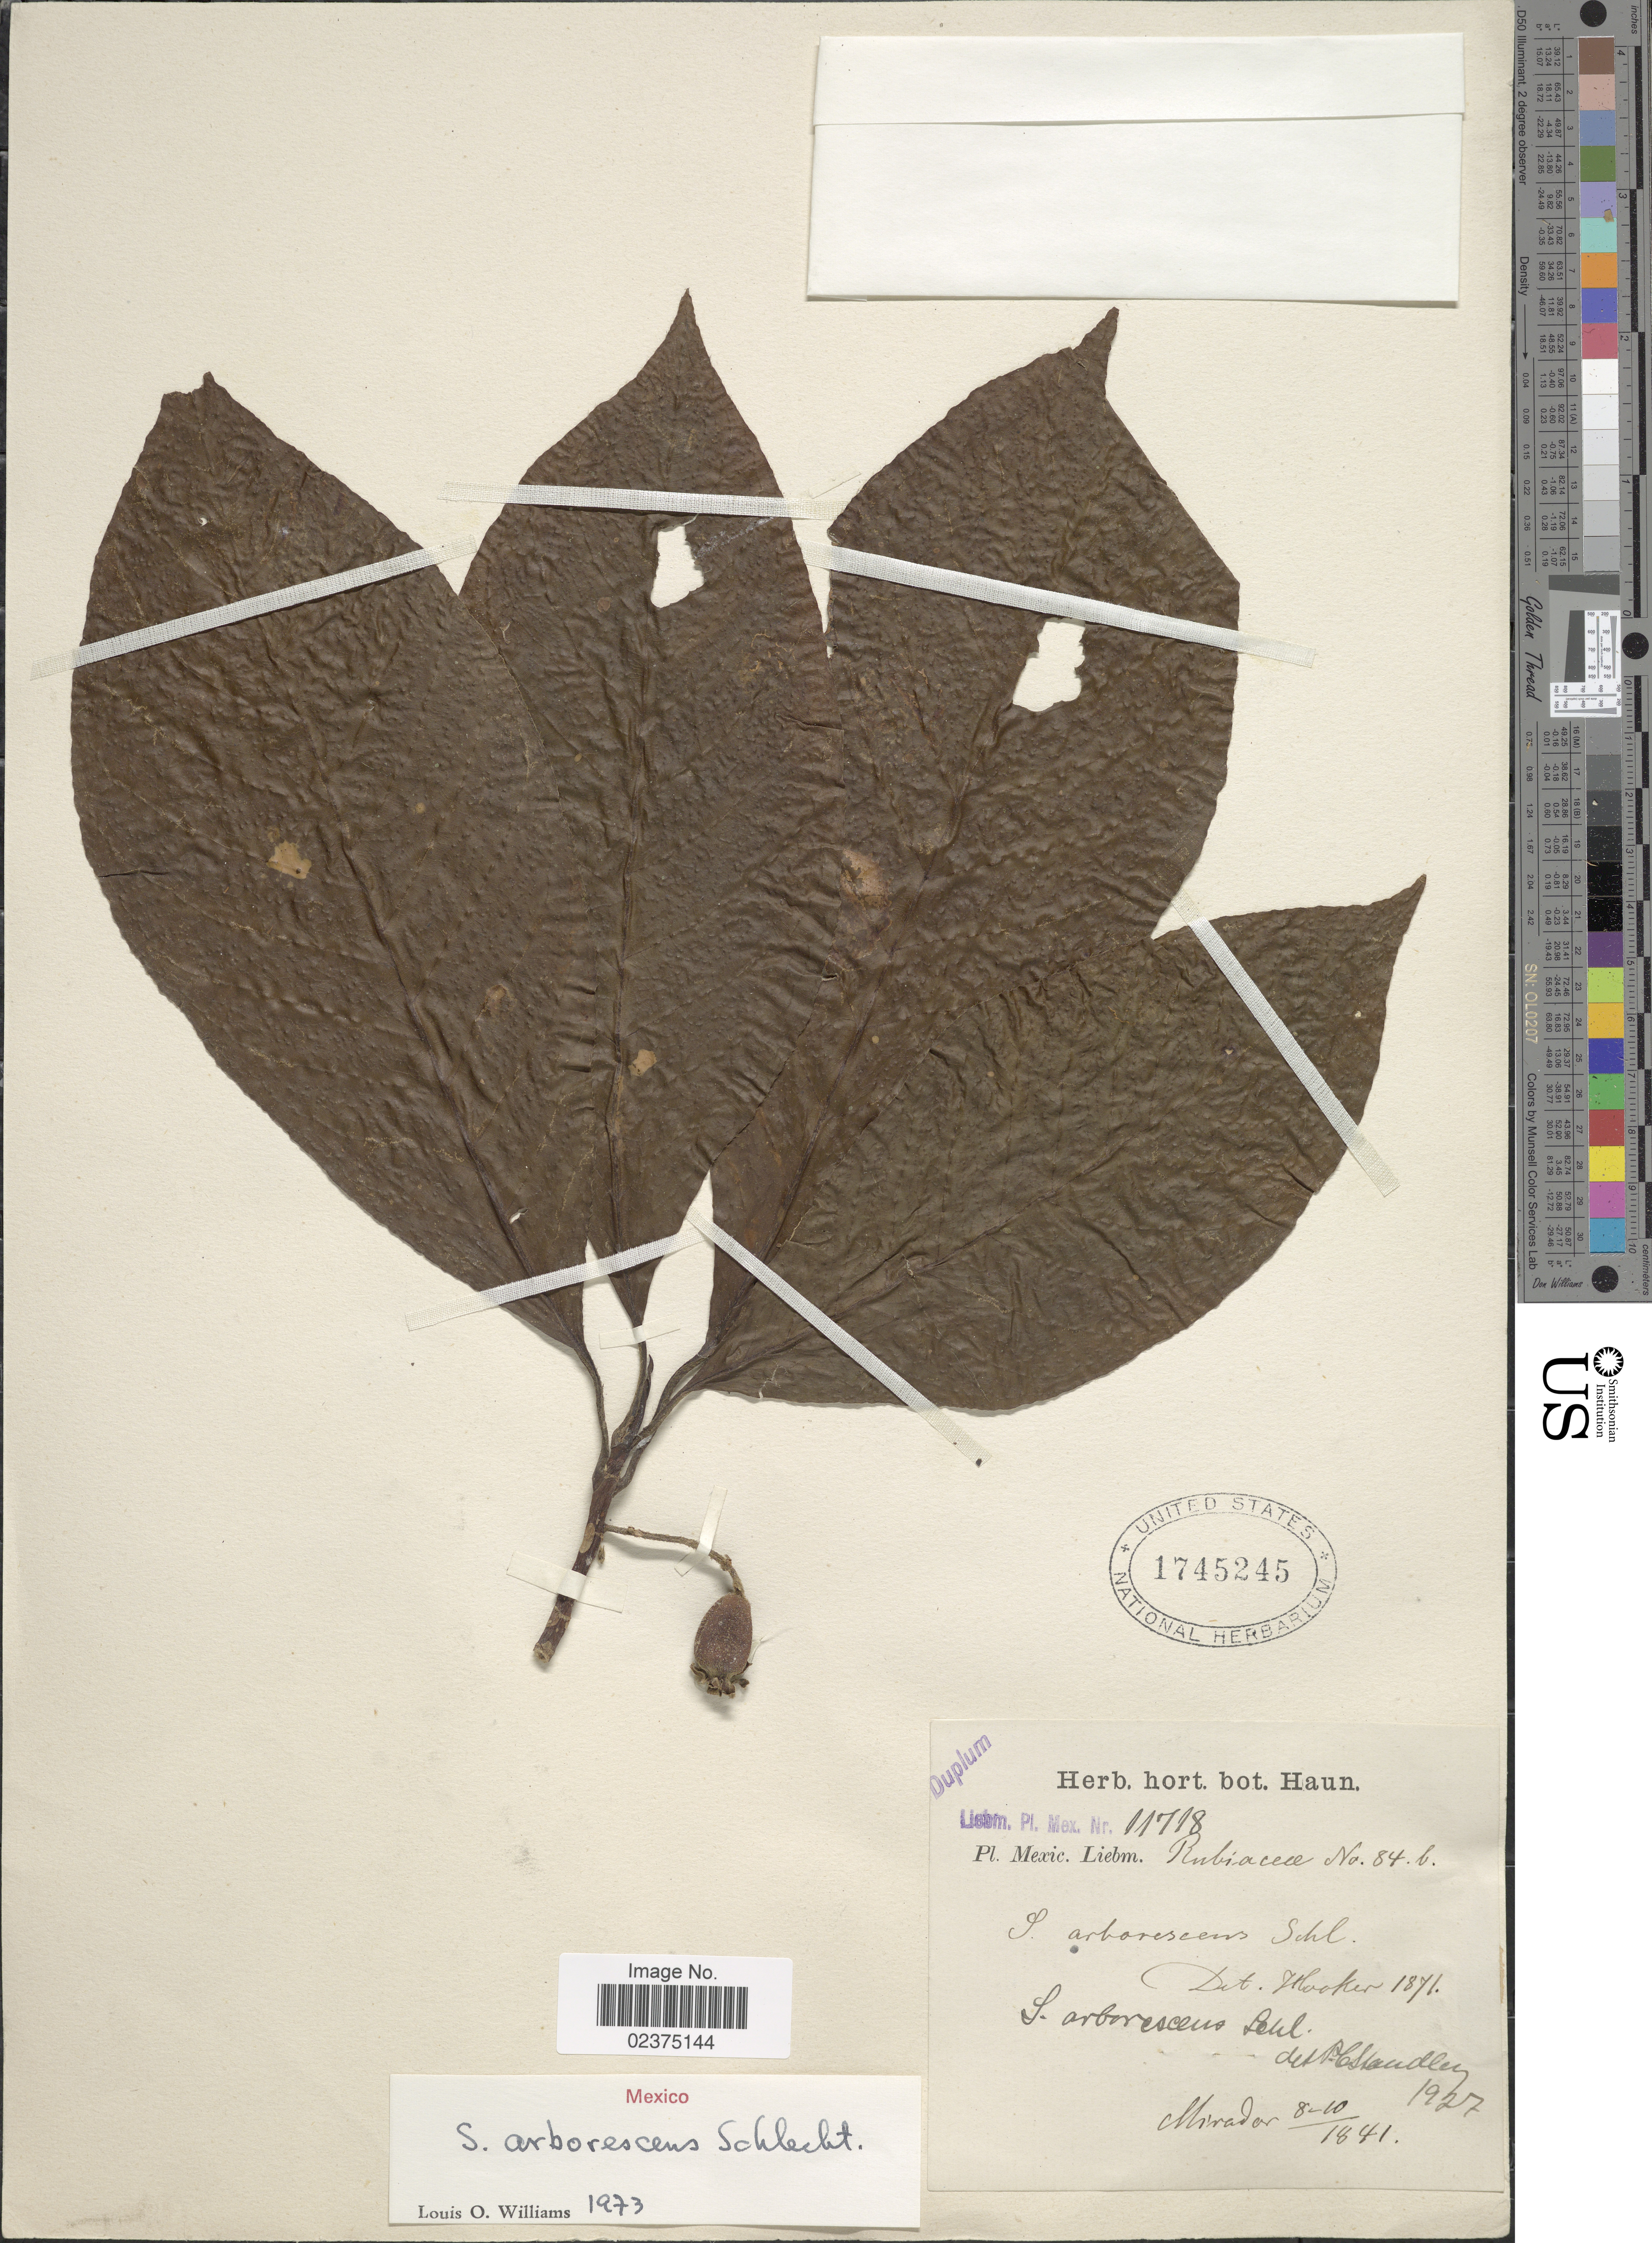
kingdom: Plantae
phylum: Tracheophyta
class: Magnoliopsida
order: Gentianales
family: Rubiaceae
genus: Sommera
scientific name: Sommera arborescens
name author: Schltdl.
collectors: Liebmann, --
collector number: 11718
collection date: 1841-08/1841-10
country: Mexico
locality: Mirador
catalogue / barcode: US 1745245